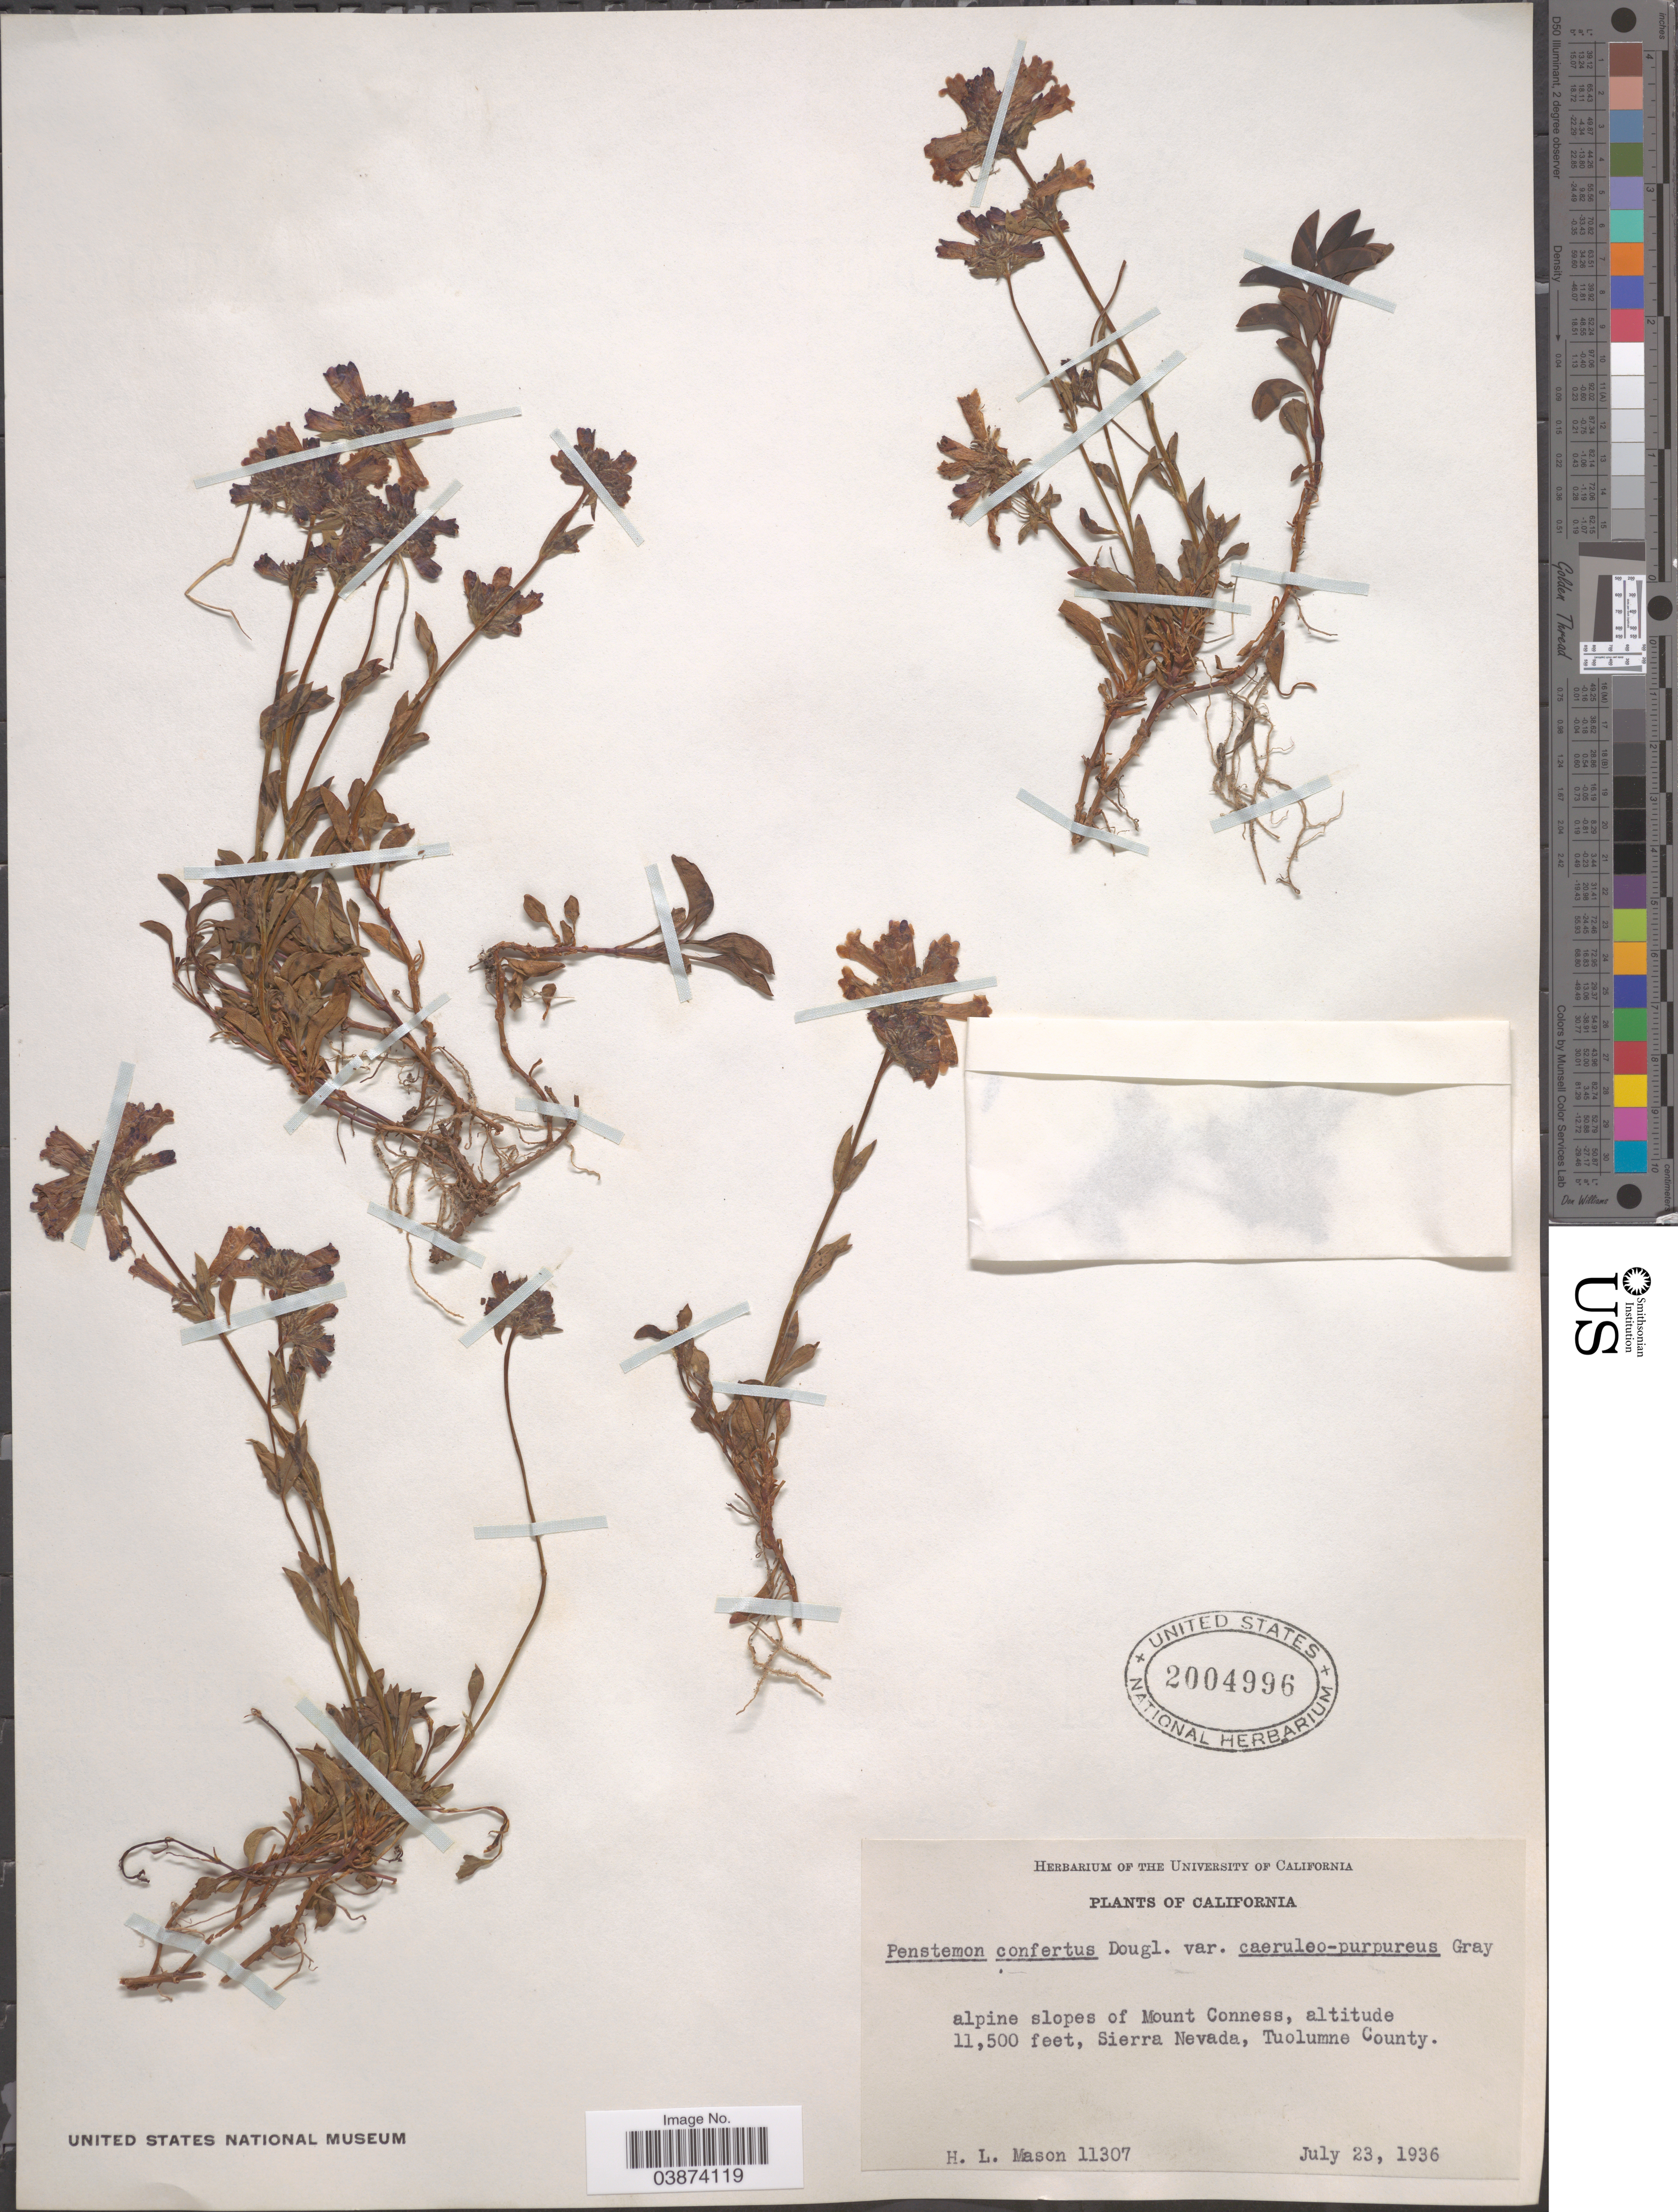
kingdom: Plantae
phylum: Tracheophyta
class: Magnoliopsida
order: Lamiales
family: Plantaginaceae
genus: Penstemon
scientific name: Penstemon confertus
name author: Douglas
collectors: H. L. Mason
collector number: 11307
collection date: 1936-07-23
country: United States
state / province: California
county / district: Tuolumne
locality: Alpine slopes of Mount Connedd, Sierra Nevada, Tuolumne County.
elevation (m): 3505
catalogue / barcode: US 2004996